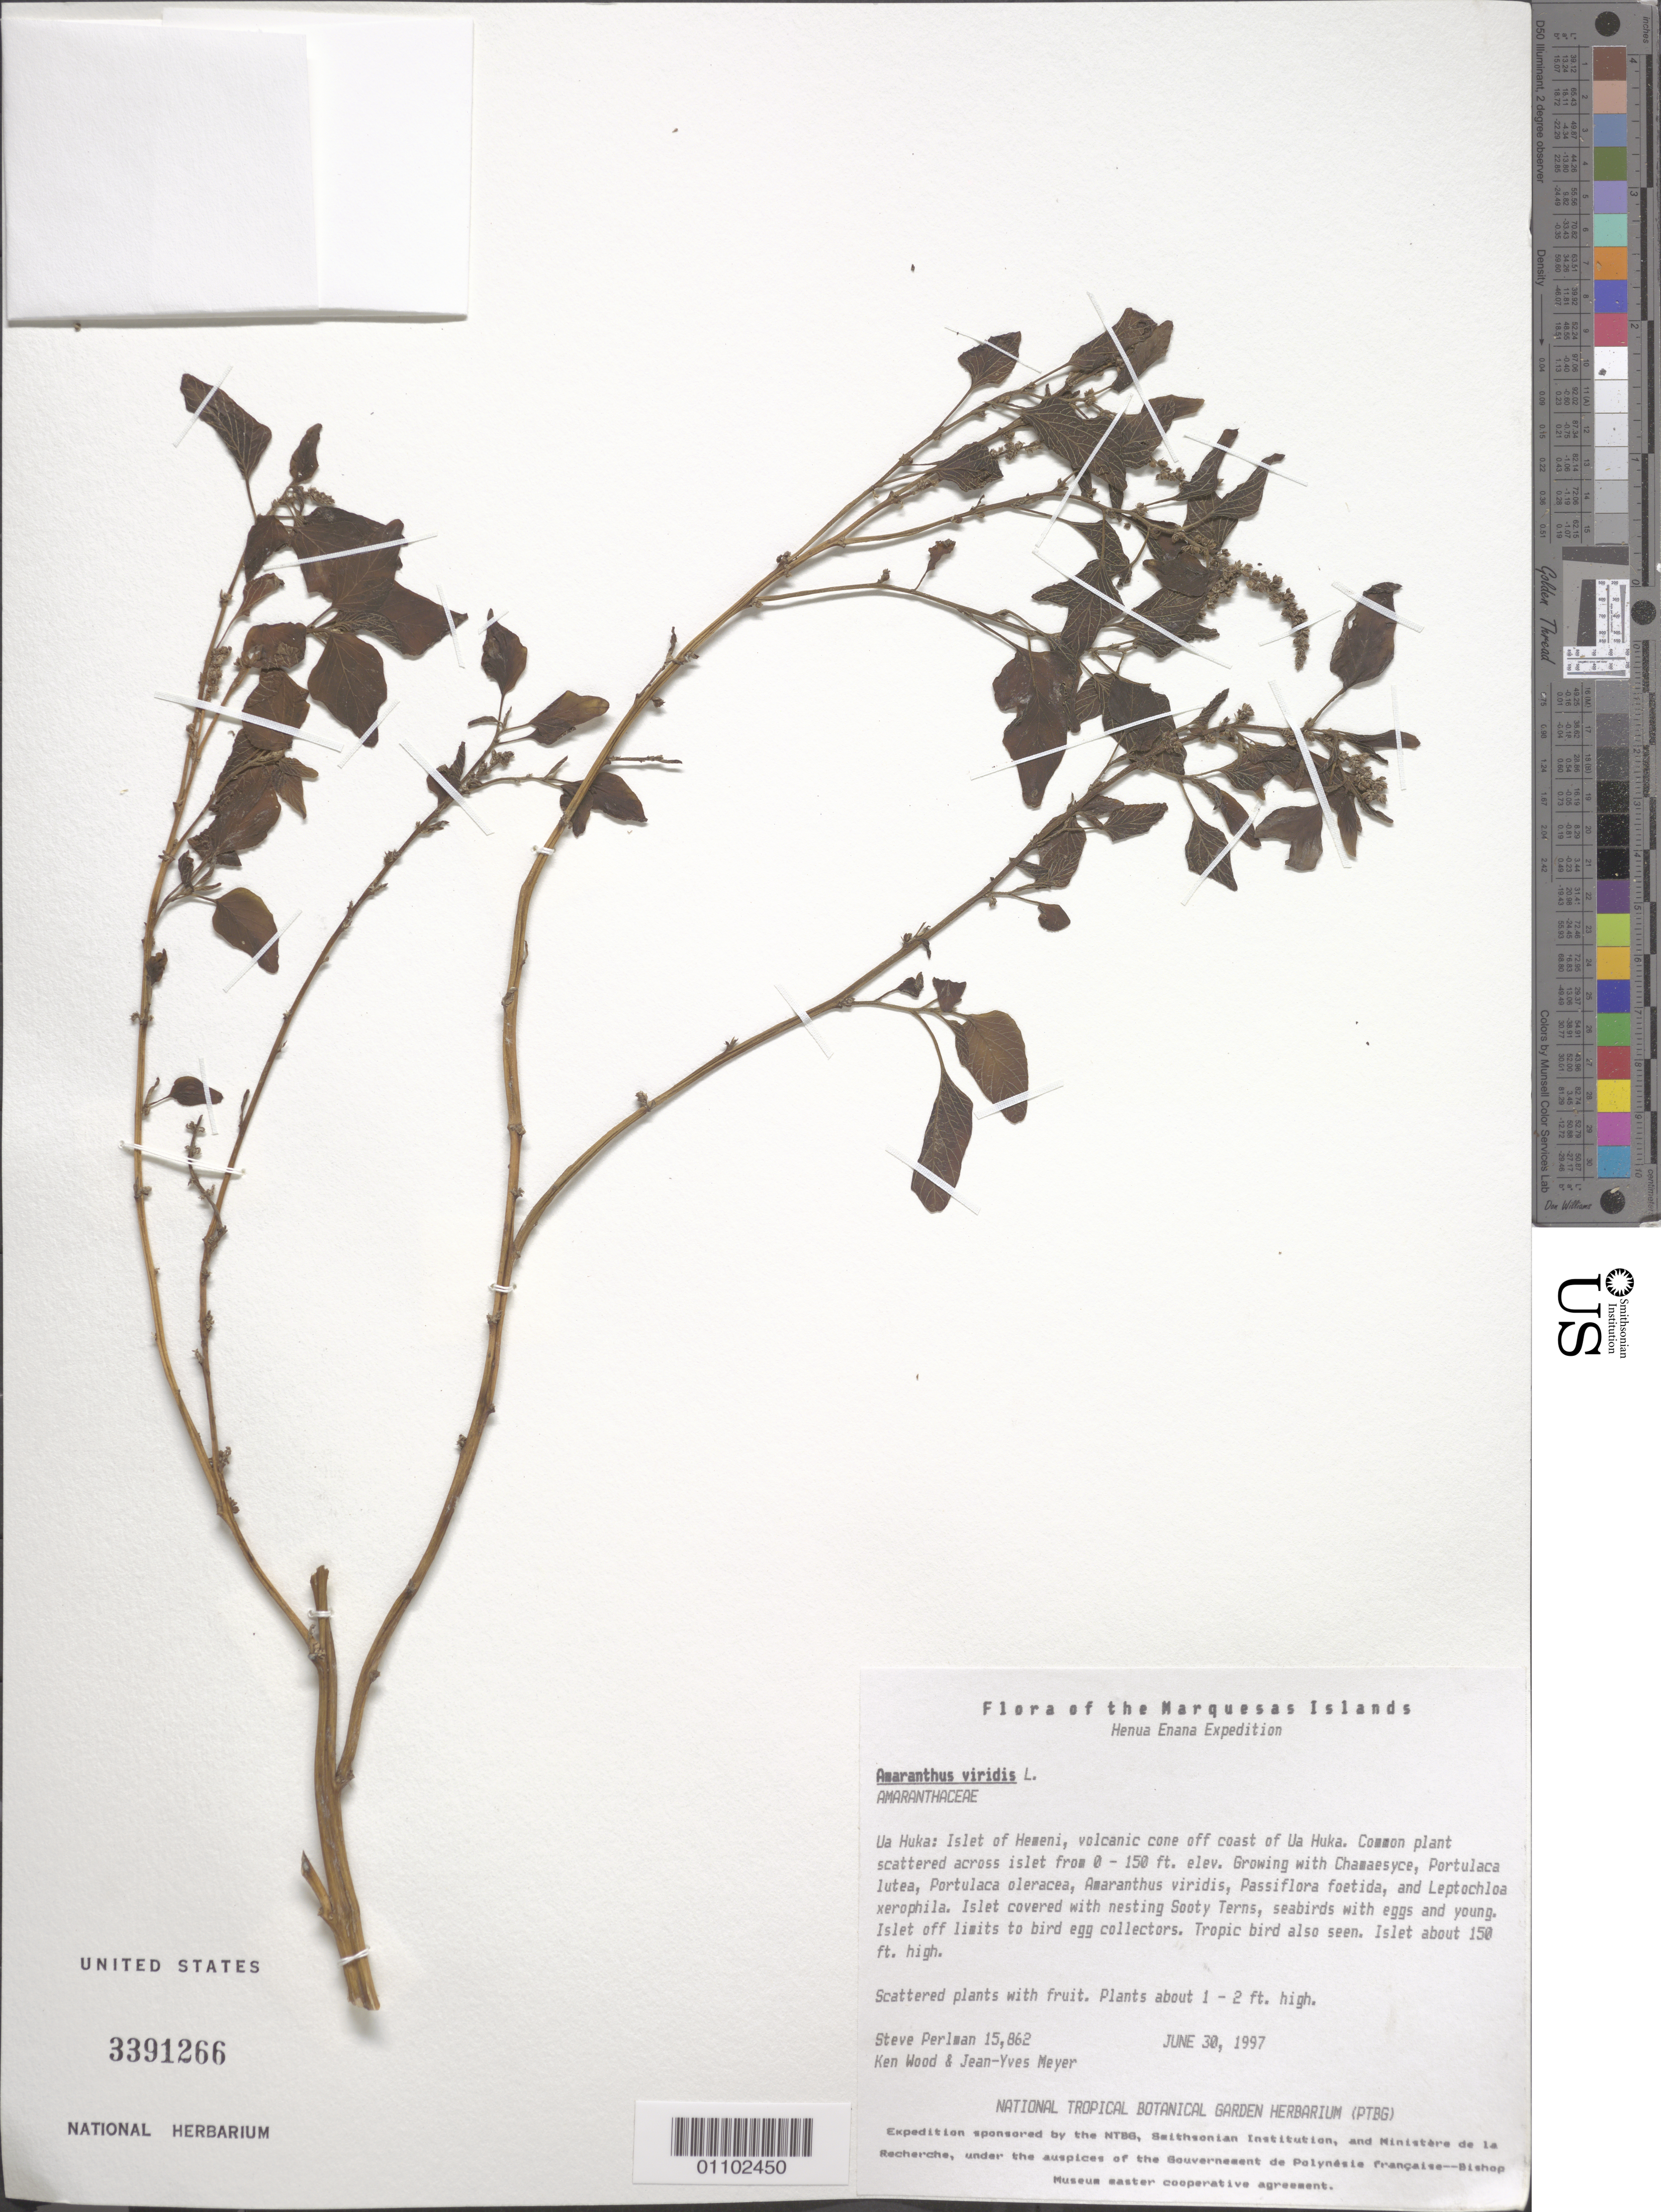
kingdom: Plantae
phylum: Tracheophyta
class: Magnoliopsida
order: Caryophyllales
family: Amaranthaceae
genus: Amaranthus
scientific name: Amaranthus viridis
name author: L.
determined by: Florence, J.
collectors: S. P. Perlman, K. R. Wood & J.-Y. Meyer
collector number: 15862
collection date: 1997-06-30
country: French Polynesia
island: Ua Huka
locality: Islet of Hemeni, volcanic cone off coast of Ua Huka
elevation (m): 0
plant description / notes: Islet covered with nesting Sooty Terns, seabirds with eggs, and young. Islet off limits to bird egg collectors. Also seen was Tropic bird.Islet about 150 ft. high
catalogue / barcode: US 3391266